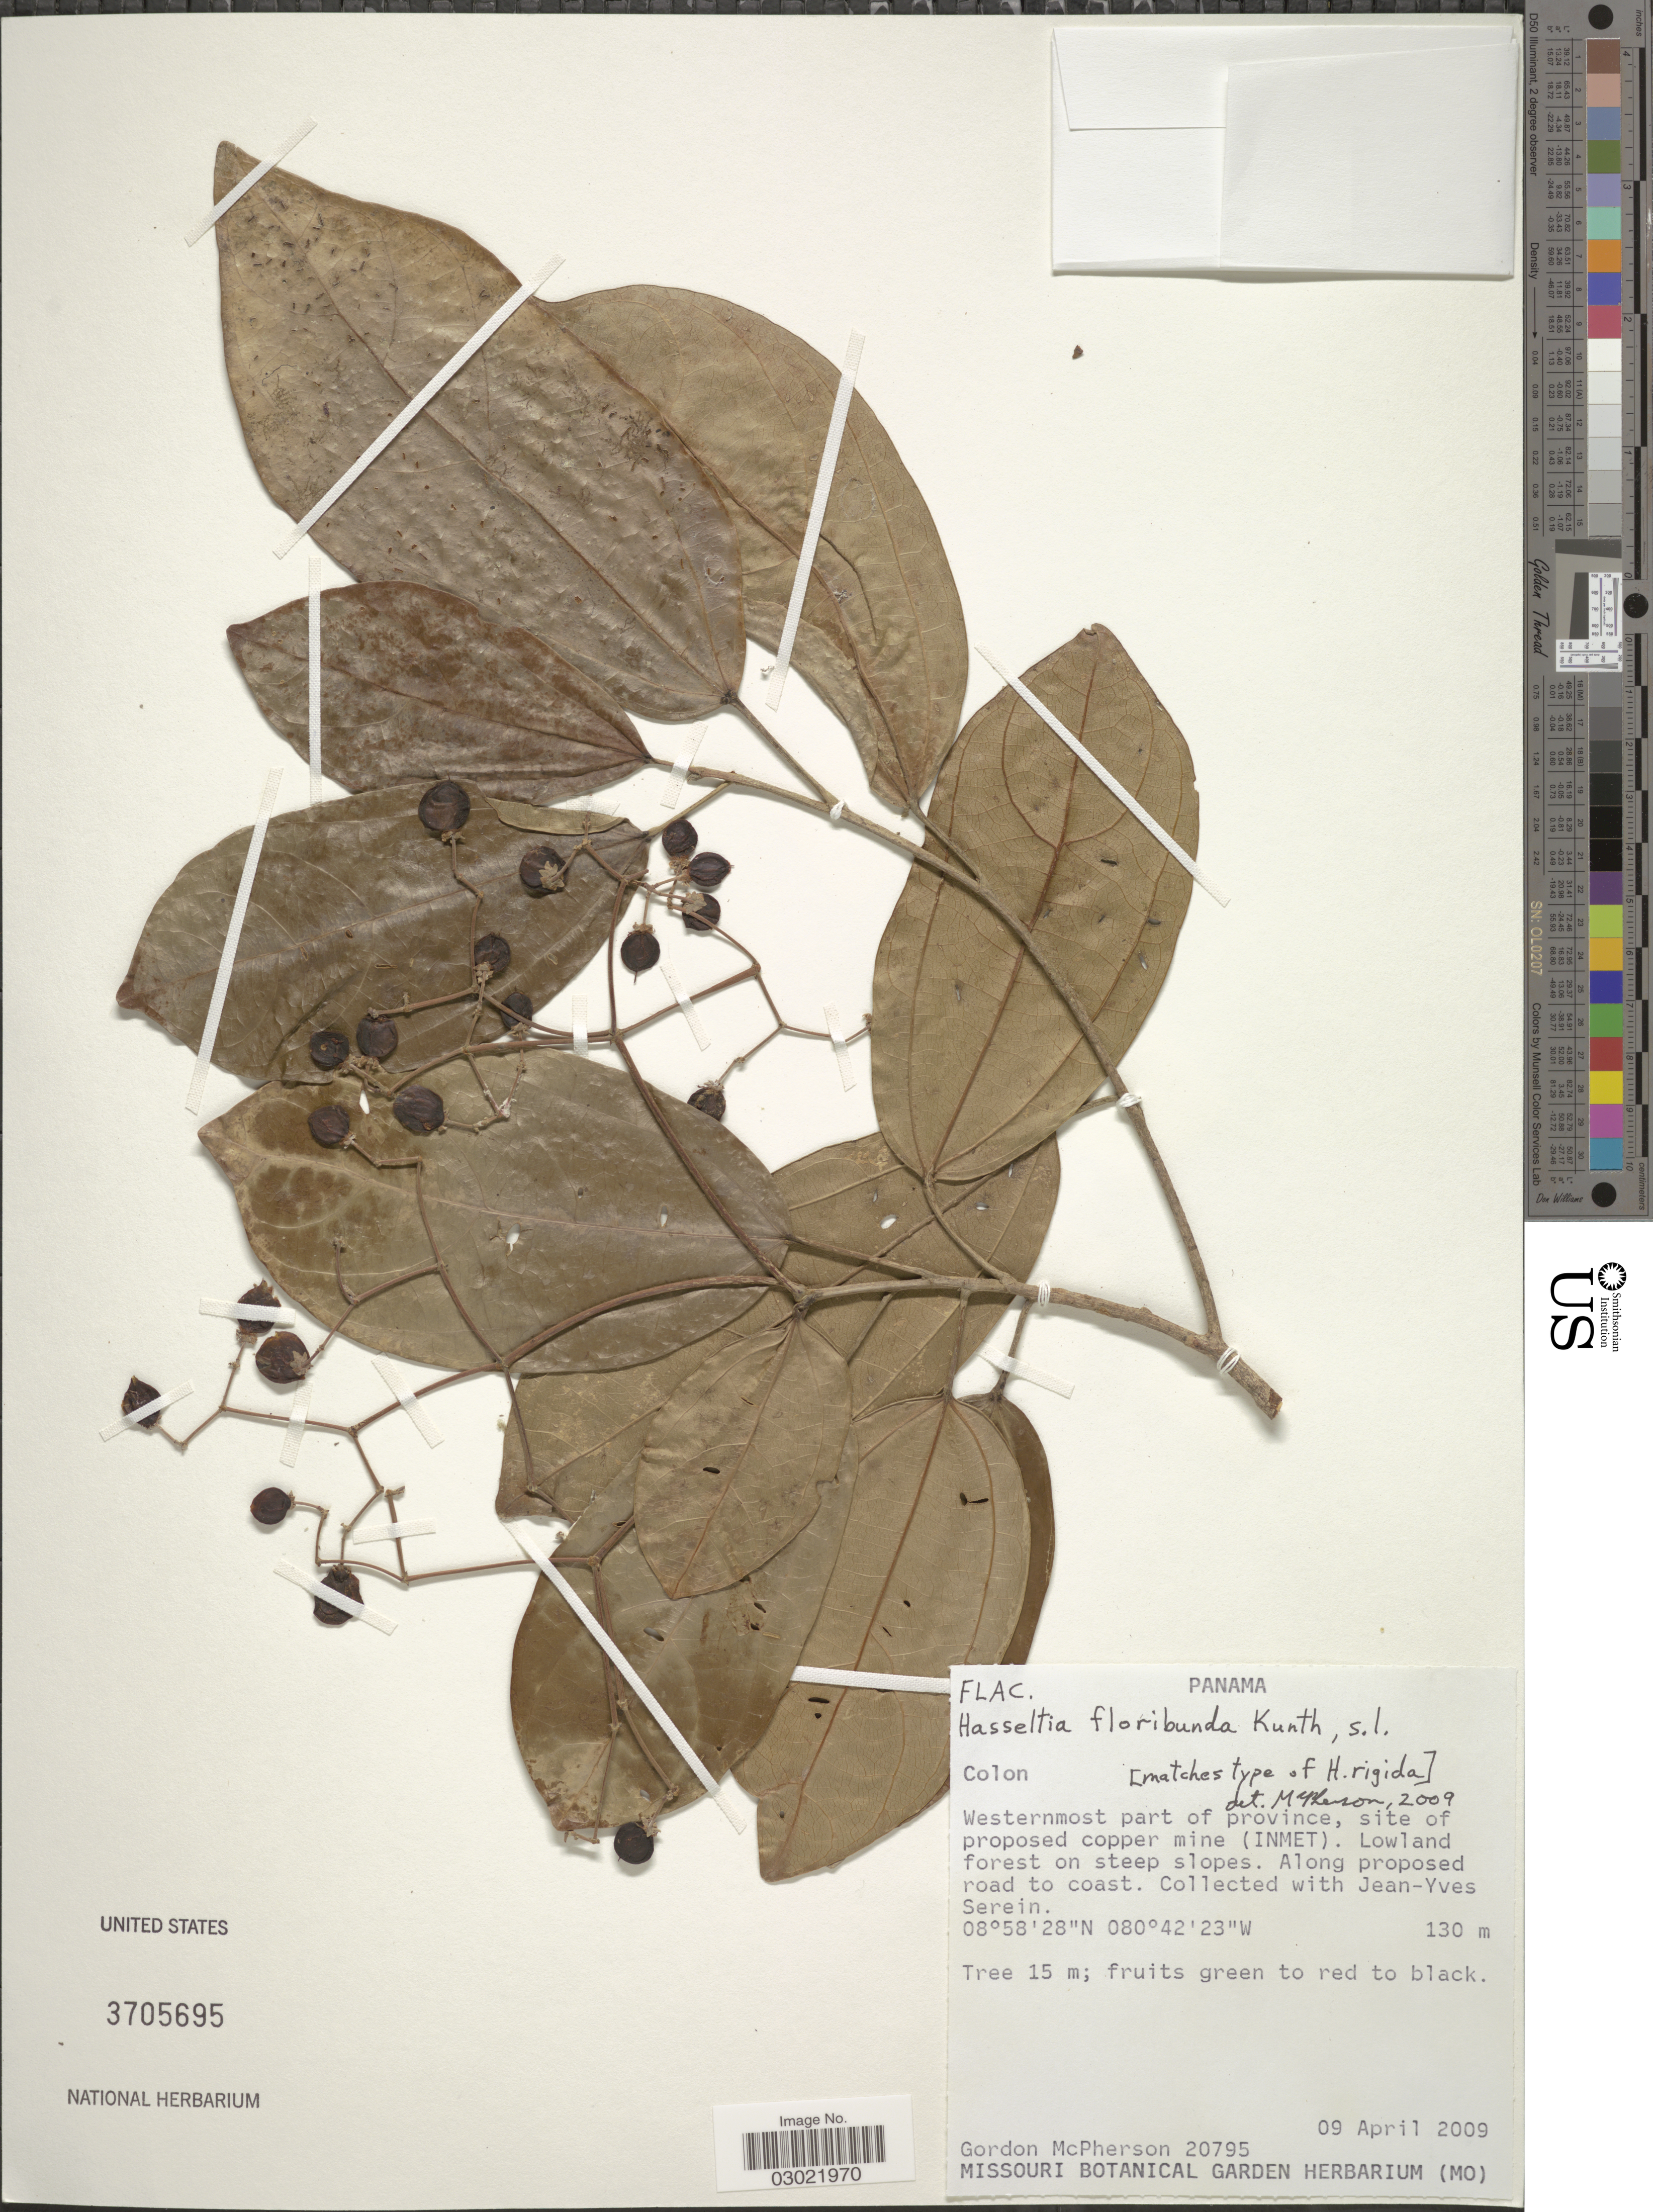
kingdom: Plantae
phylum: Tracheophyta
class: Magnoliopsida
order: Malpighiales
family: Salicaceae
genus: Hasseltia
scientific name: Hasseltia floribunda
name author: Kunth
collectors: G. D. McPherson & J. Serein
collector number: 20795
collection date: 2009-04-09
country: Panama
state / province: Colón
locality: Westernmost part of province, site of proposed copper mine (INMET). Loweland forest on steep slopes. Along proposed road to coast.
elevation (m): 130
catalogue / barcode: US 3705695